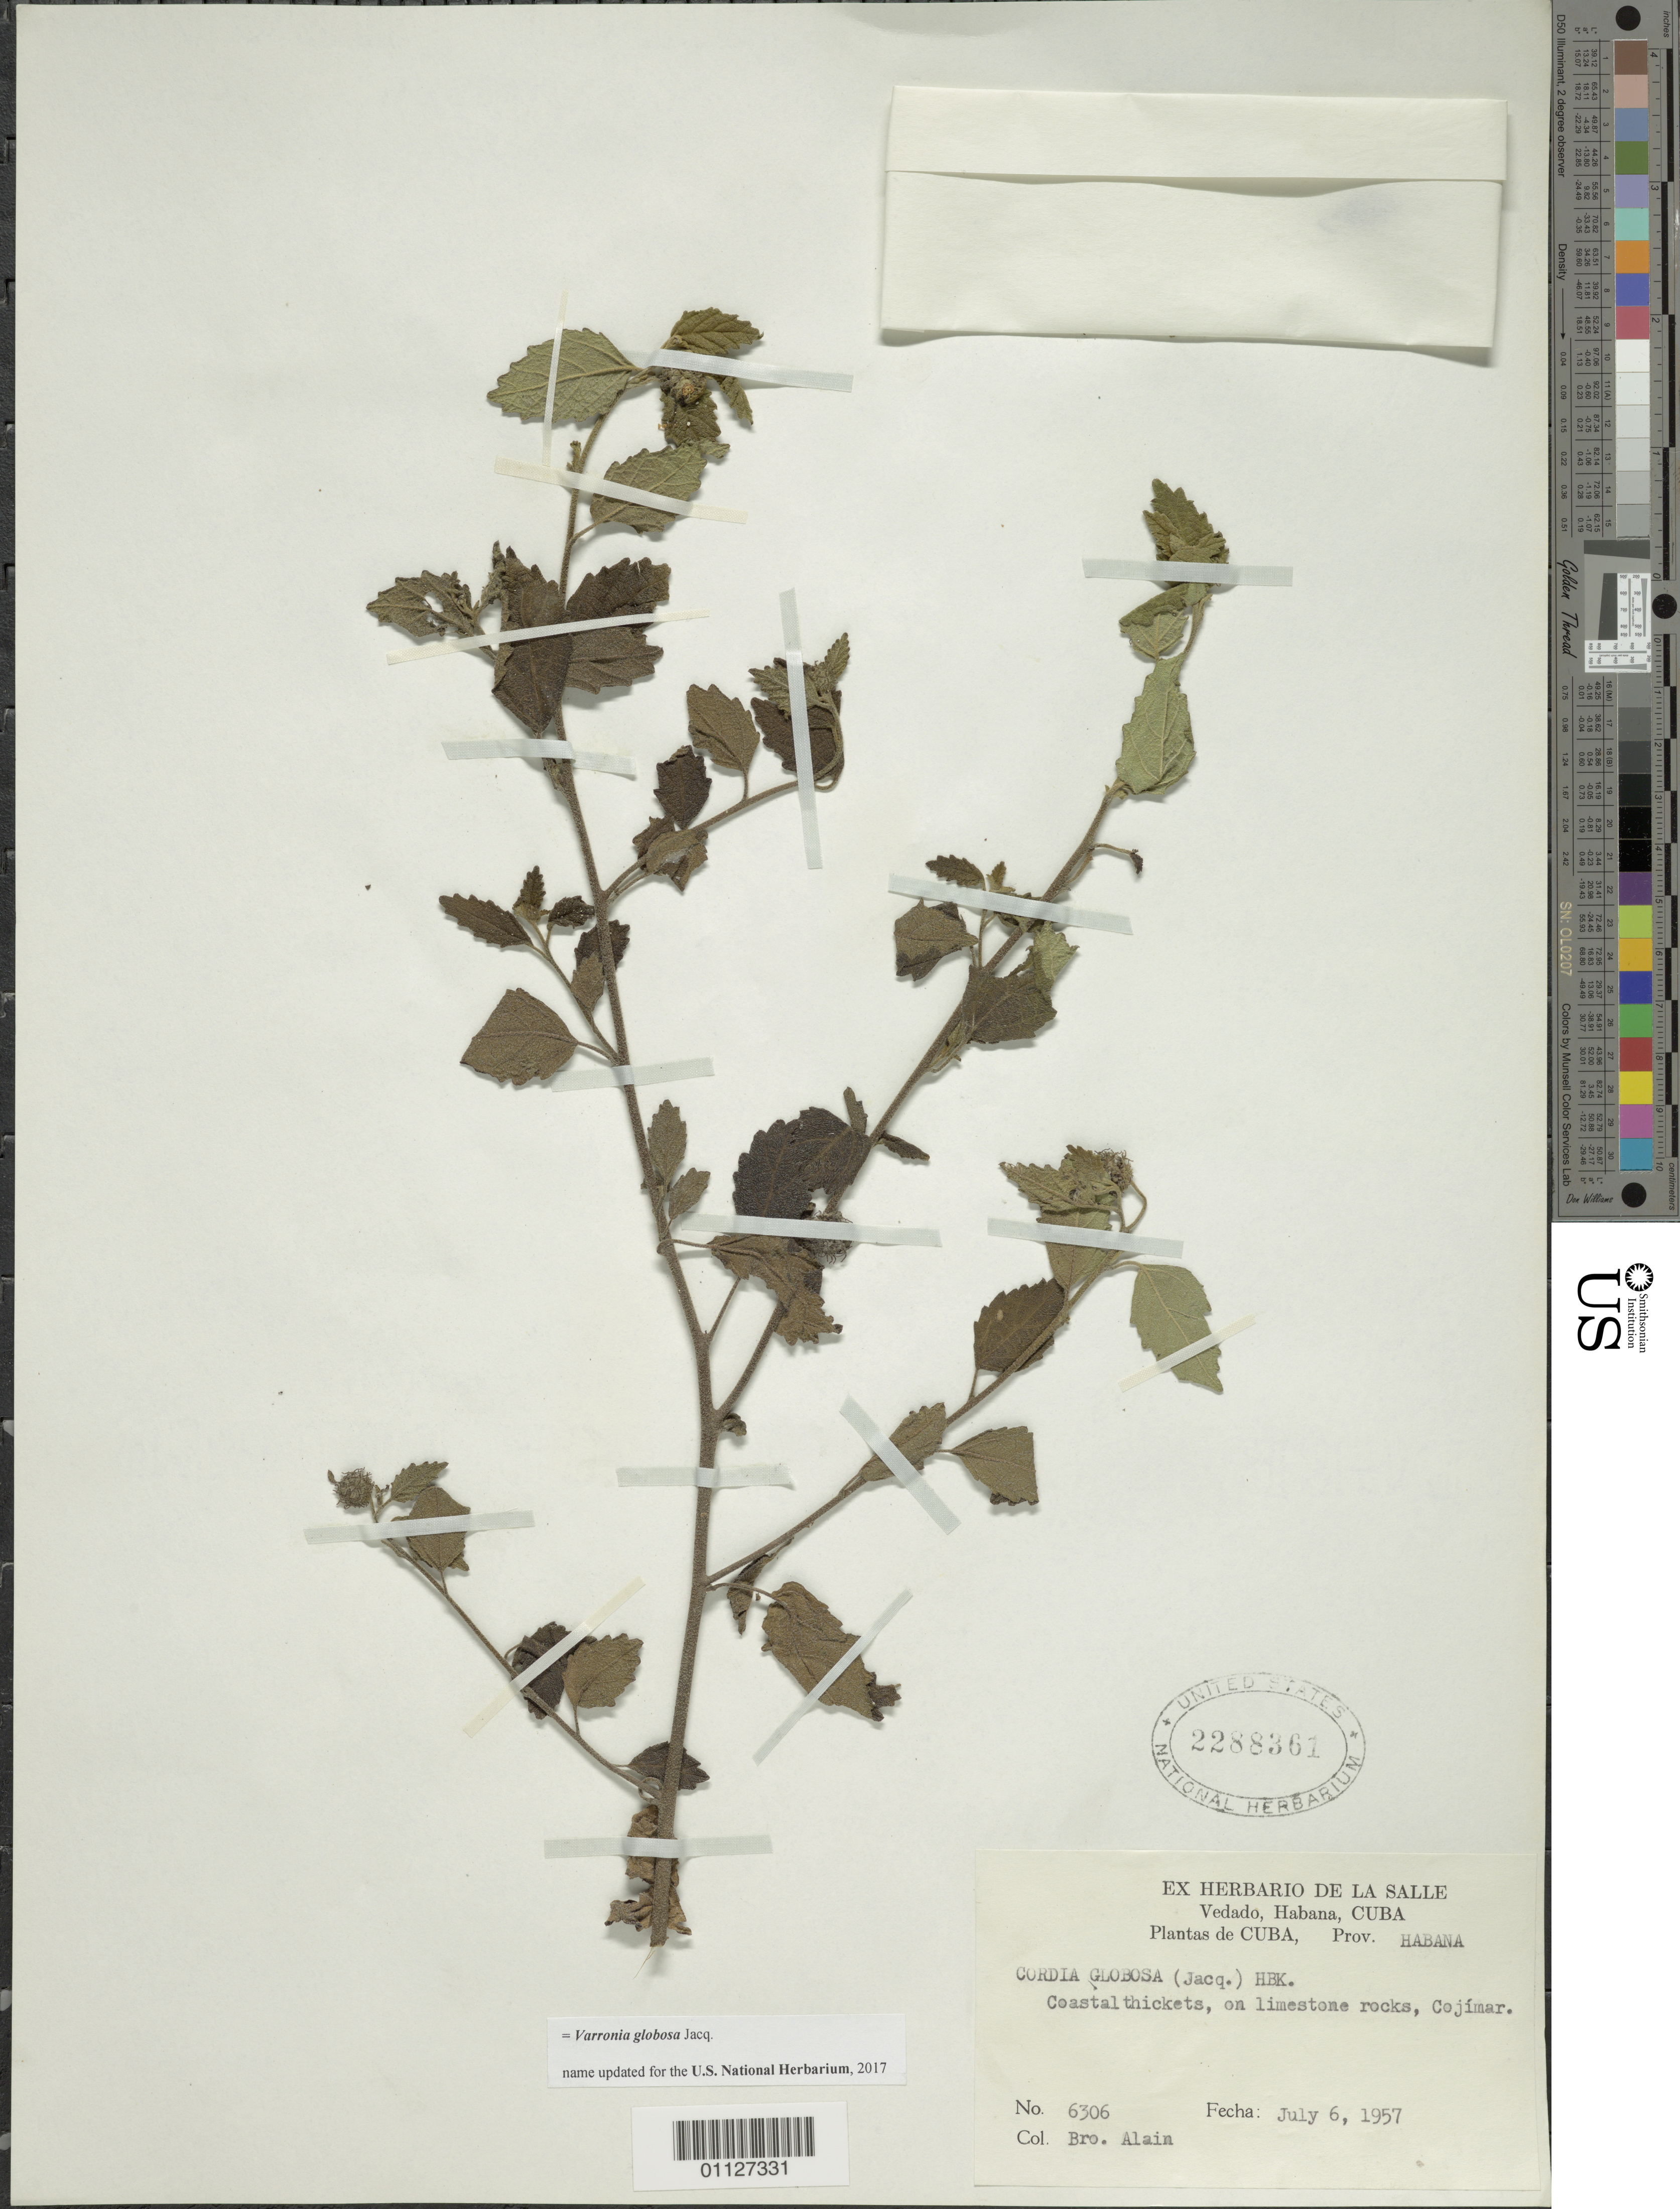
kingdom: Plantae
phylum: Tracheophyta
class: Magnoliopsida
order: Boraginales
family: Cordiaceae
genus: Varronia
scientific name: Varronia globosa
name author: Jacq.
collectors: A. H. Liogier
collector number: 6306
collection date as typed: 06 Jul 1957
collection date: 1957-07-06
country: Cuba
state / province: La Habana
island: Cuba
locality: Cojímar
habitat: coastal thickets on limestone rocks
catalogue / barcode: US 2288361